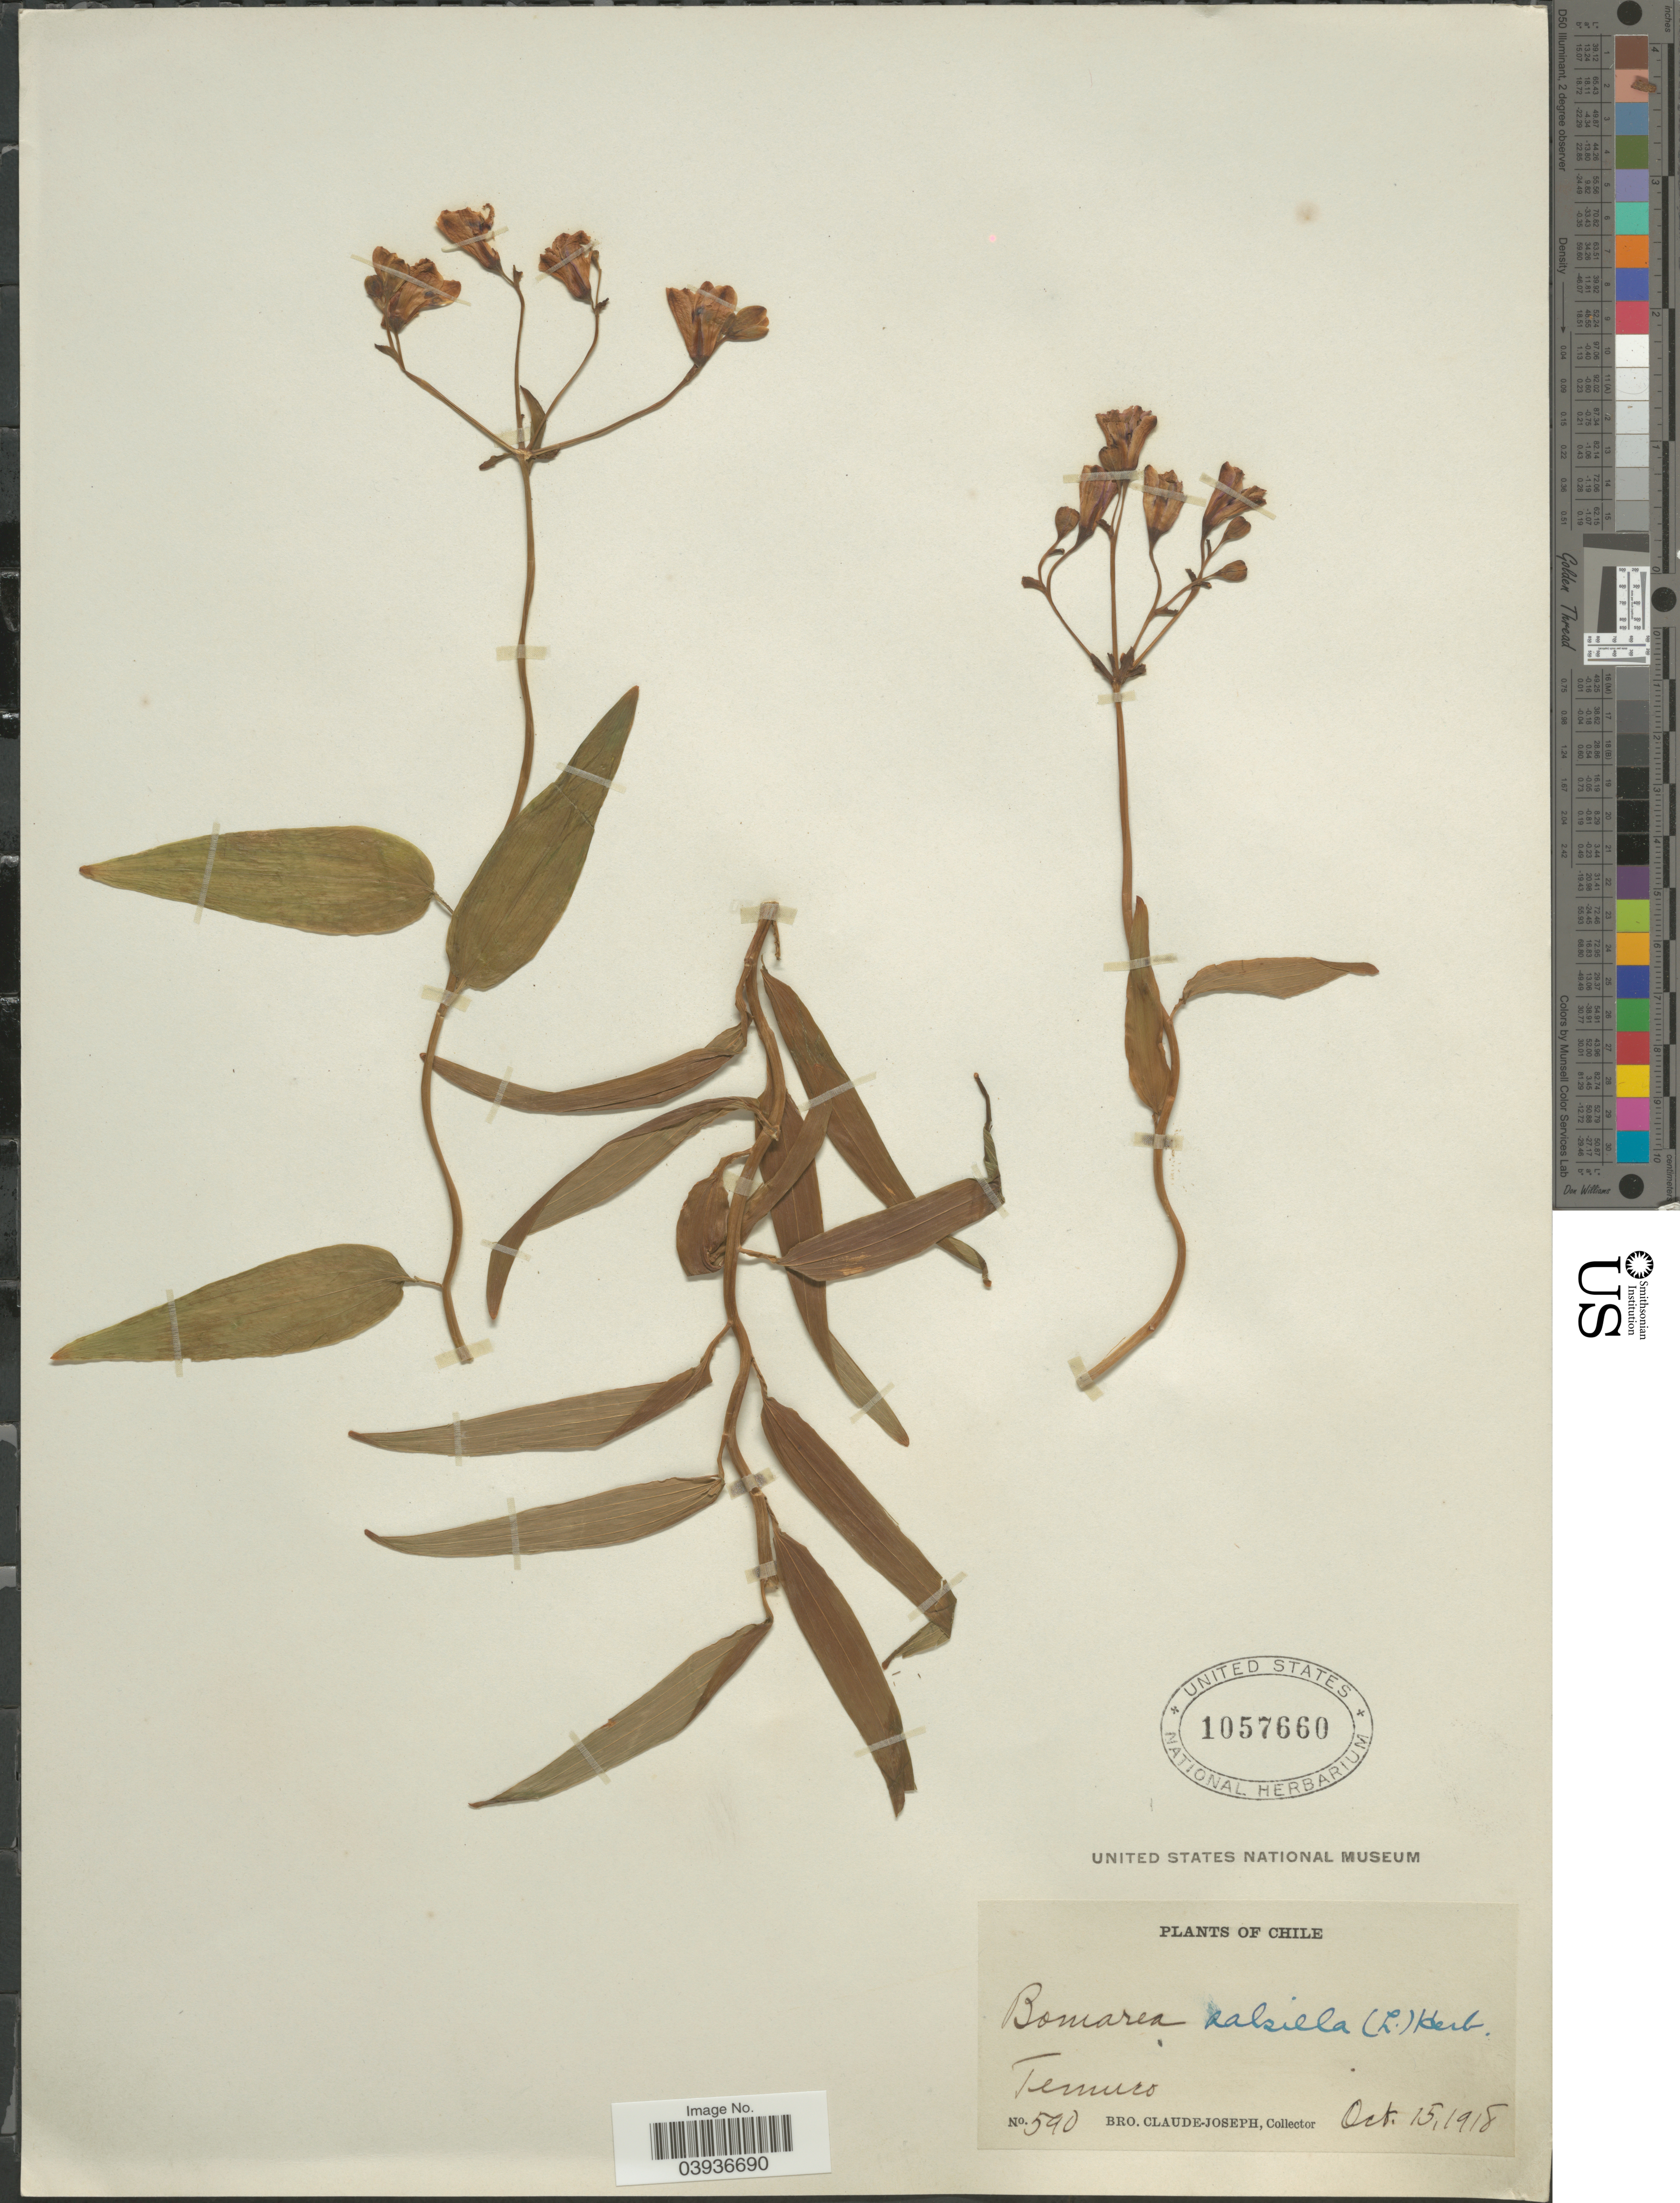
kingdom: Plantae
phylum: Tracheophyta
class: Liliopsida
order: Liliales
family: Alstroemeriaceae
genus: Bomarea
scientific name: Bomarea salsilla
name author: (L.) Mirb.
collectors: Bro. Claude-Joseph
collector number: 590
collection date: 1918-10-15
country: Chile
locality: Temuco.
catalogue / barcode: US 1057660